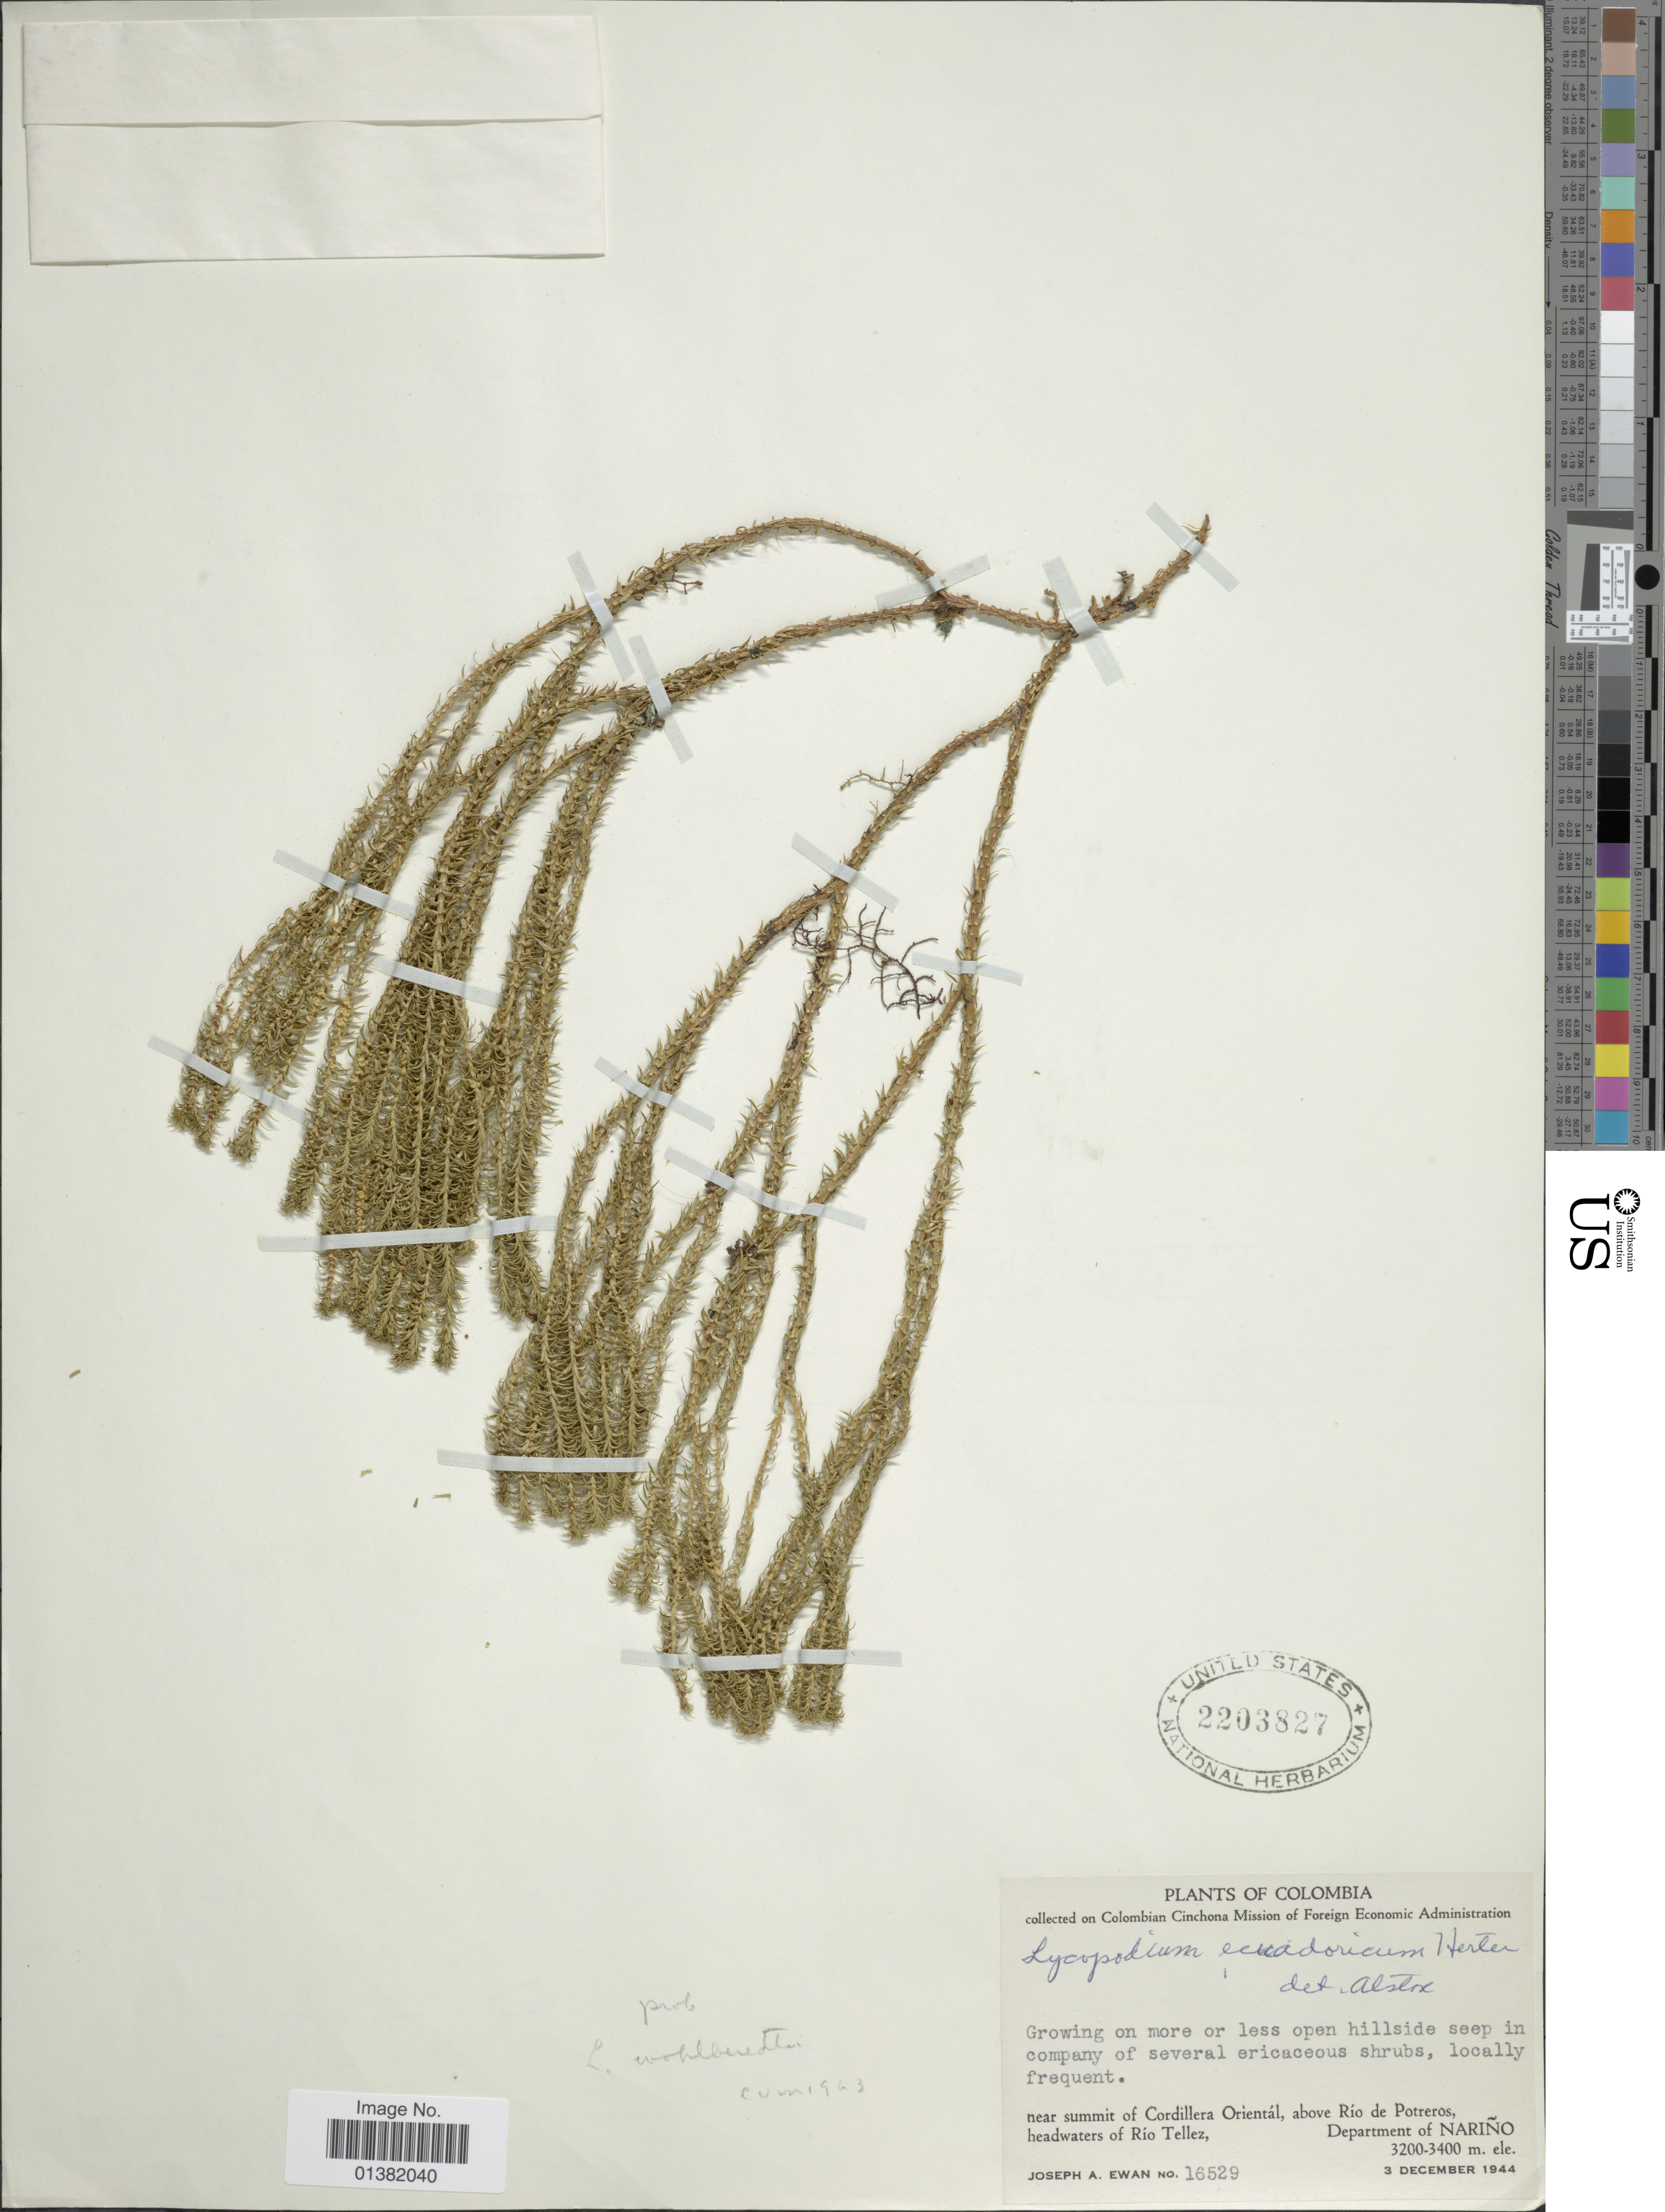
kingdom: Plantae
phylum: Tracheophyta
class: Lycopodiopsida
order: Lycopodiales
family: Lycopodiaceae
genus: Phlegmariurus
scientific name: Phlegmariurus eversus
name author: (Poir.) B. Øllg.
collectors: J. A. Ewan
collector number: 16529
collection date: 1944-12-03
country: Colombia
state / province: Nariño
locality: Near summit of Cordillera Oriental, above Río de Potreros, headwaters of Río Tellez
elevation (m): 3200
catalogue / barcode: US 2203827